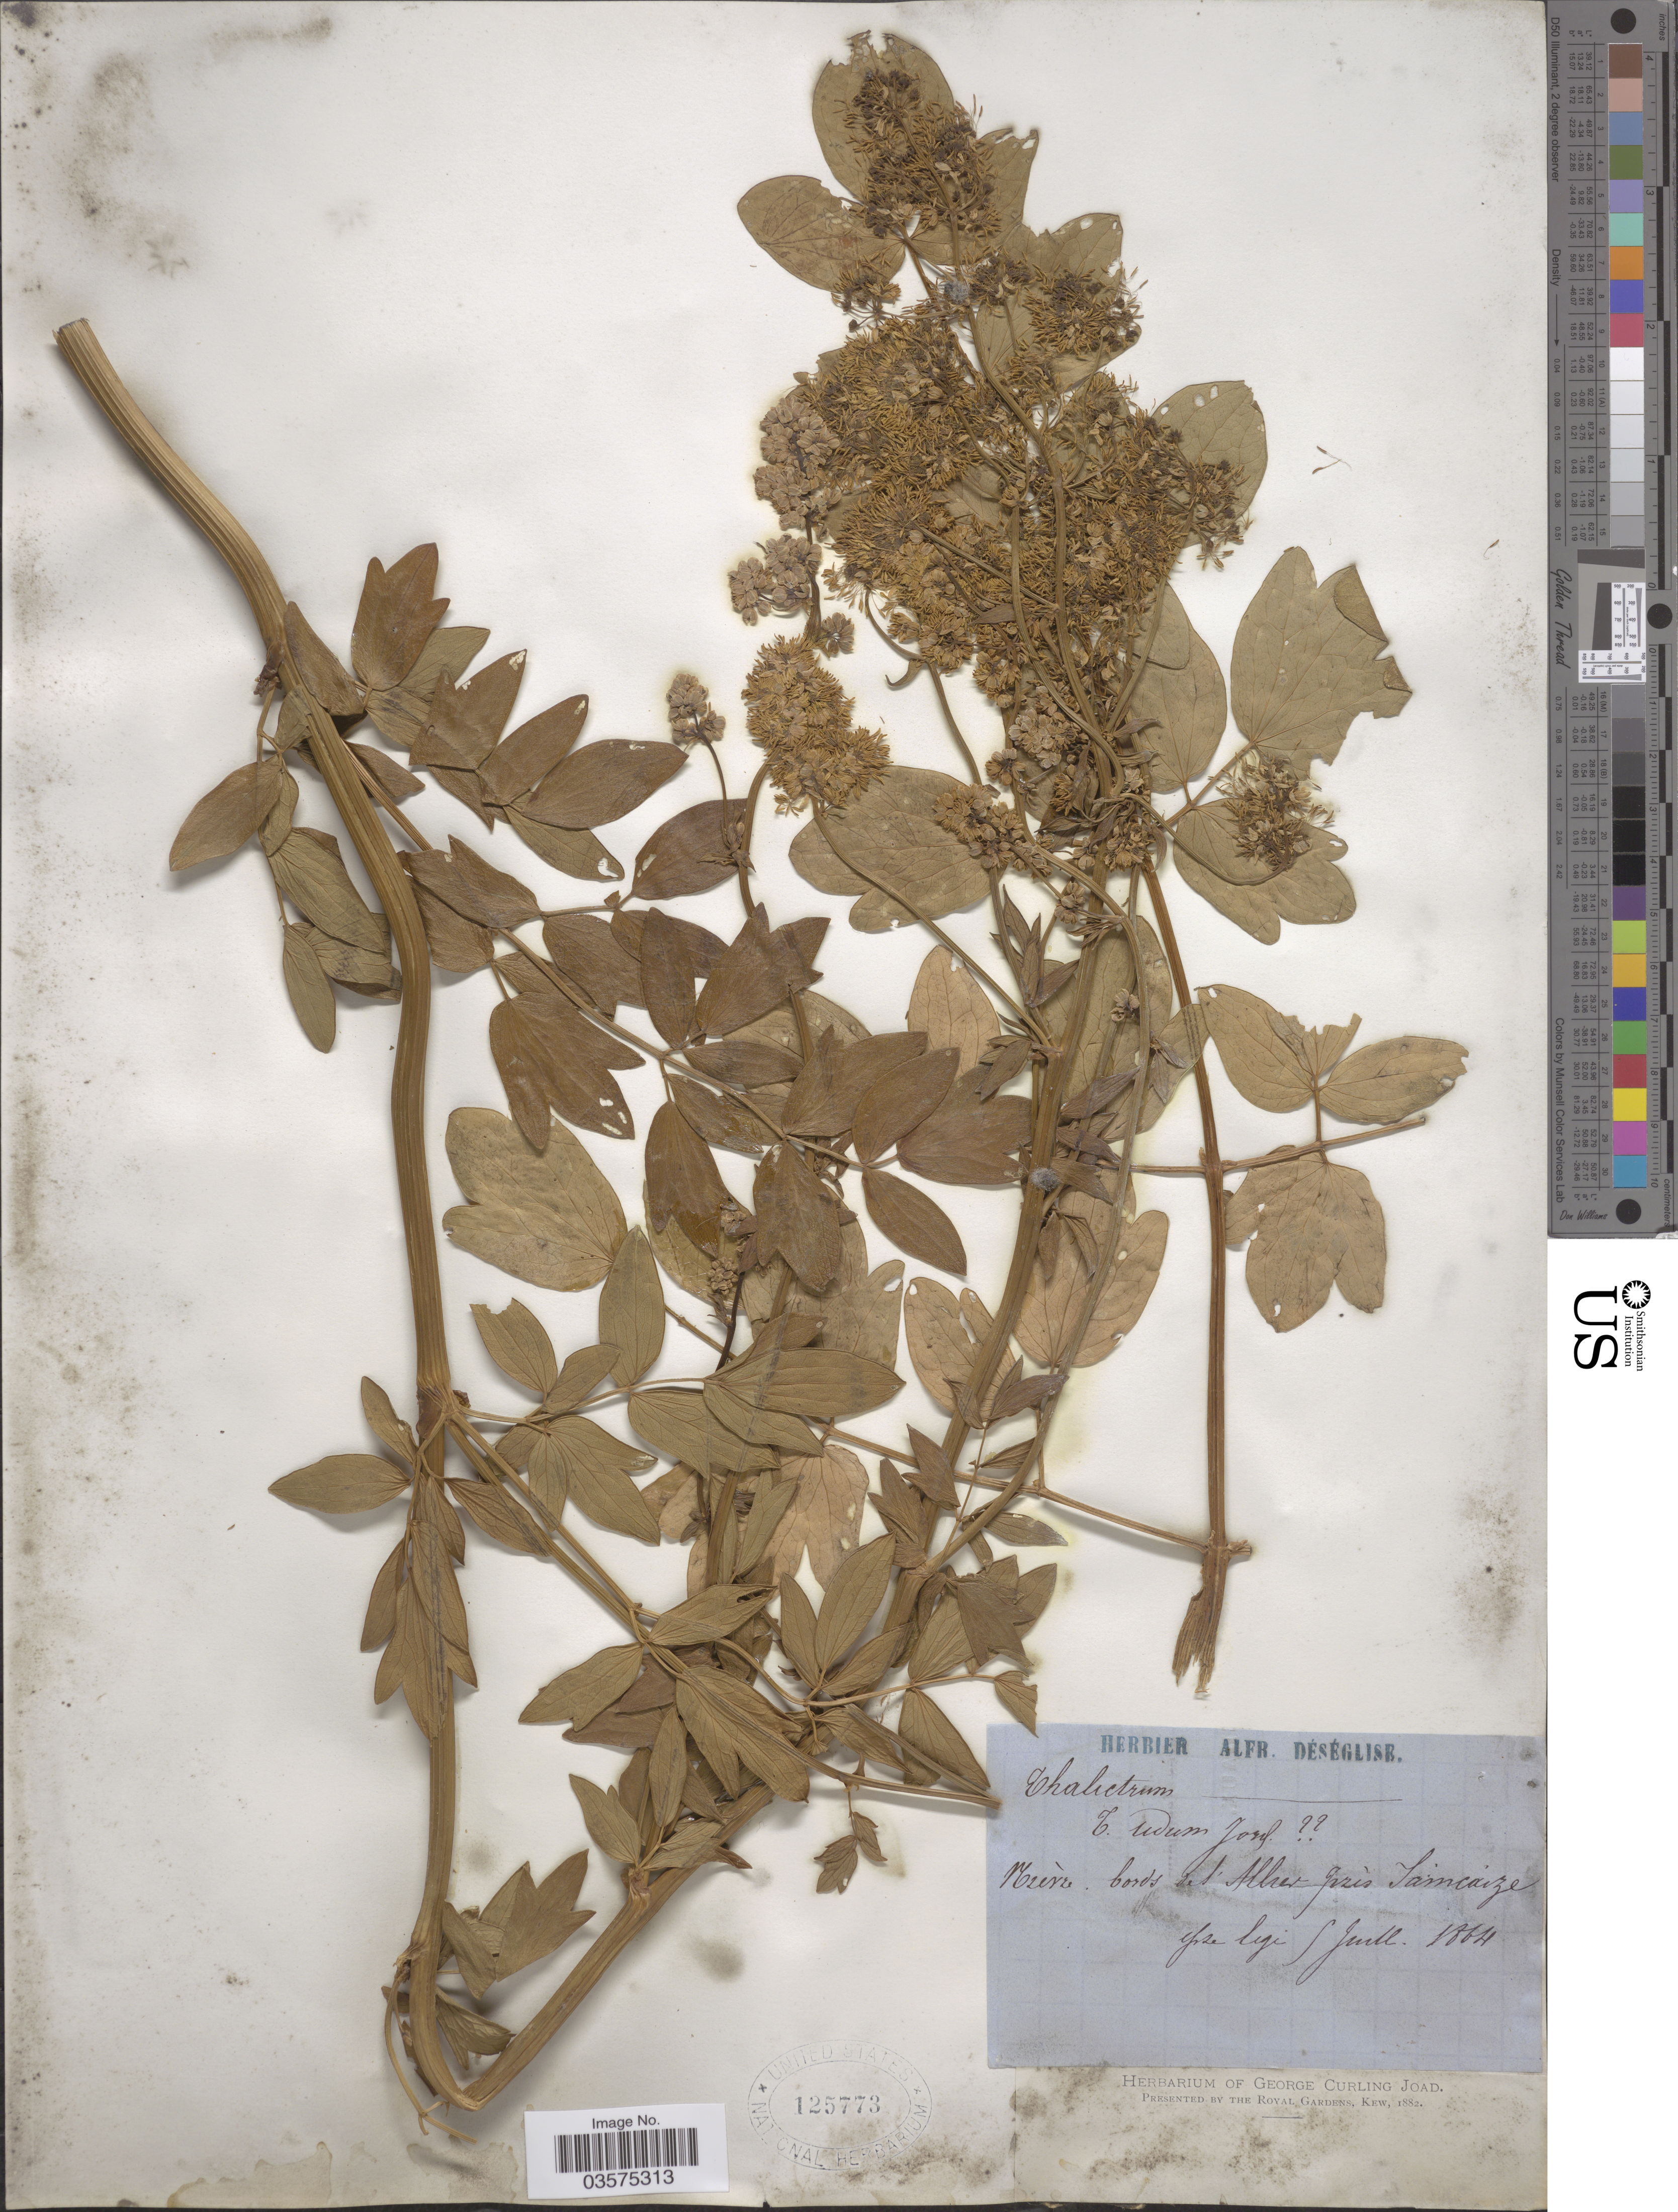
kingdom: Plantae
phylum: Tracheophyta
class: Magnoliopsida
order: Ranunculales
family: Ranunculaceae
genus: Thalictrum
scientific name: Thalictrum sp.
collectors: A. Deseglise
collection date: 1864-07-05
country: France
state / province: Bourgogne-Franche-Comté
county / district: Nièvre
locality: Nievrè bords del Allur [interpreted] pres Saincaize.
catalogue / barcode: US 125773